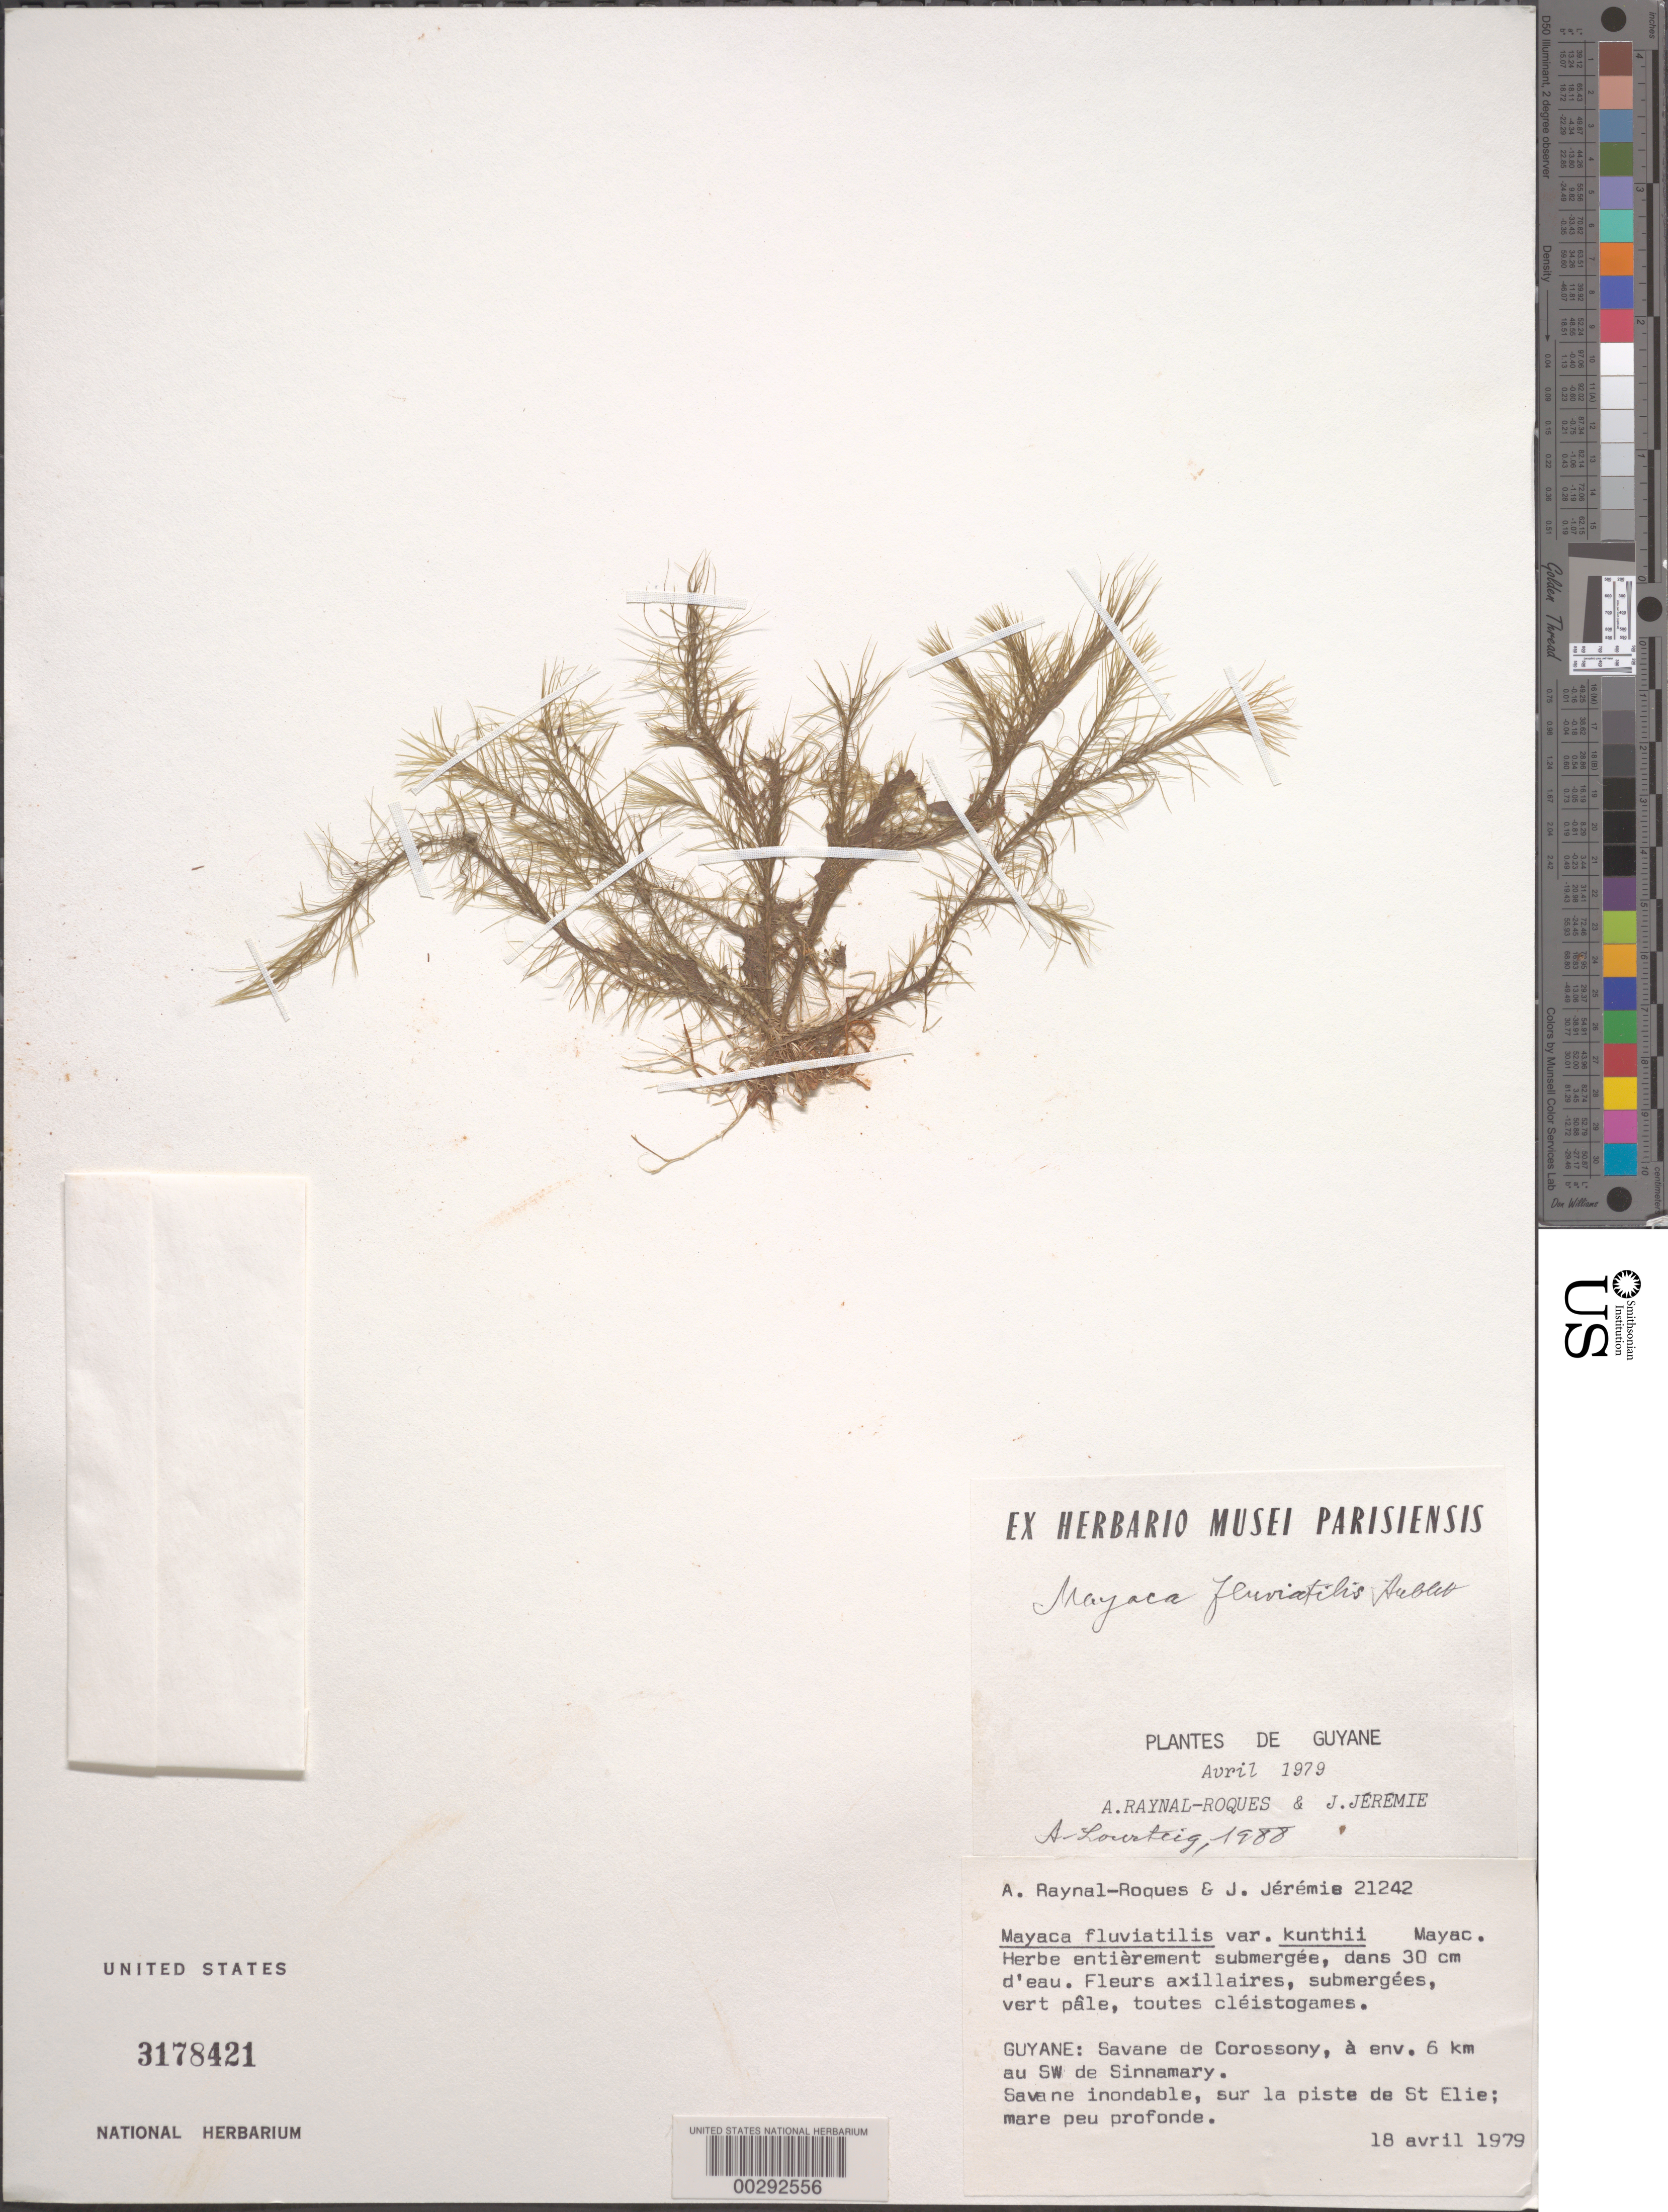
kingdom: Plantae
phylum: Tracheophyta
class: Liliopsida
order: Poales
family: Mayacaceae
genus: Mayaca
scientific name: Mayaca fluviatilis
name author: Aubl.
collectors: A. M. Raynal & J. Jérémie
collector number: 21242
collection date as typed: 18 Apr 1979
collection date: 1979-04-18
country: Guyana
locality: Corossony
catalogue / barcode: US 3178421